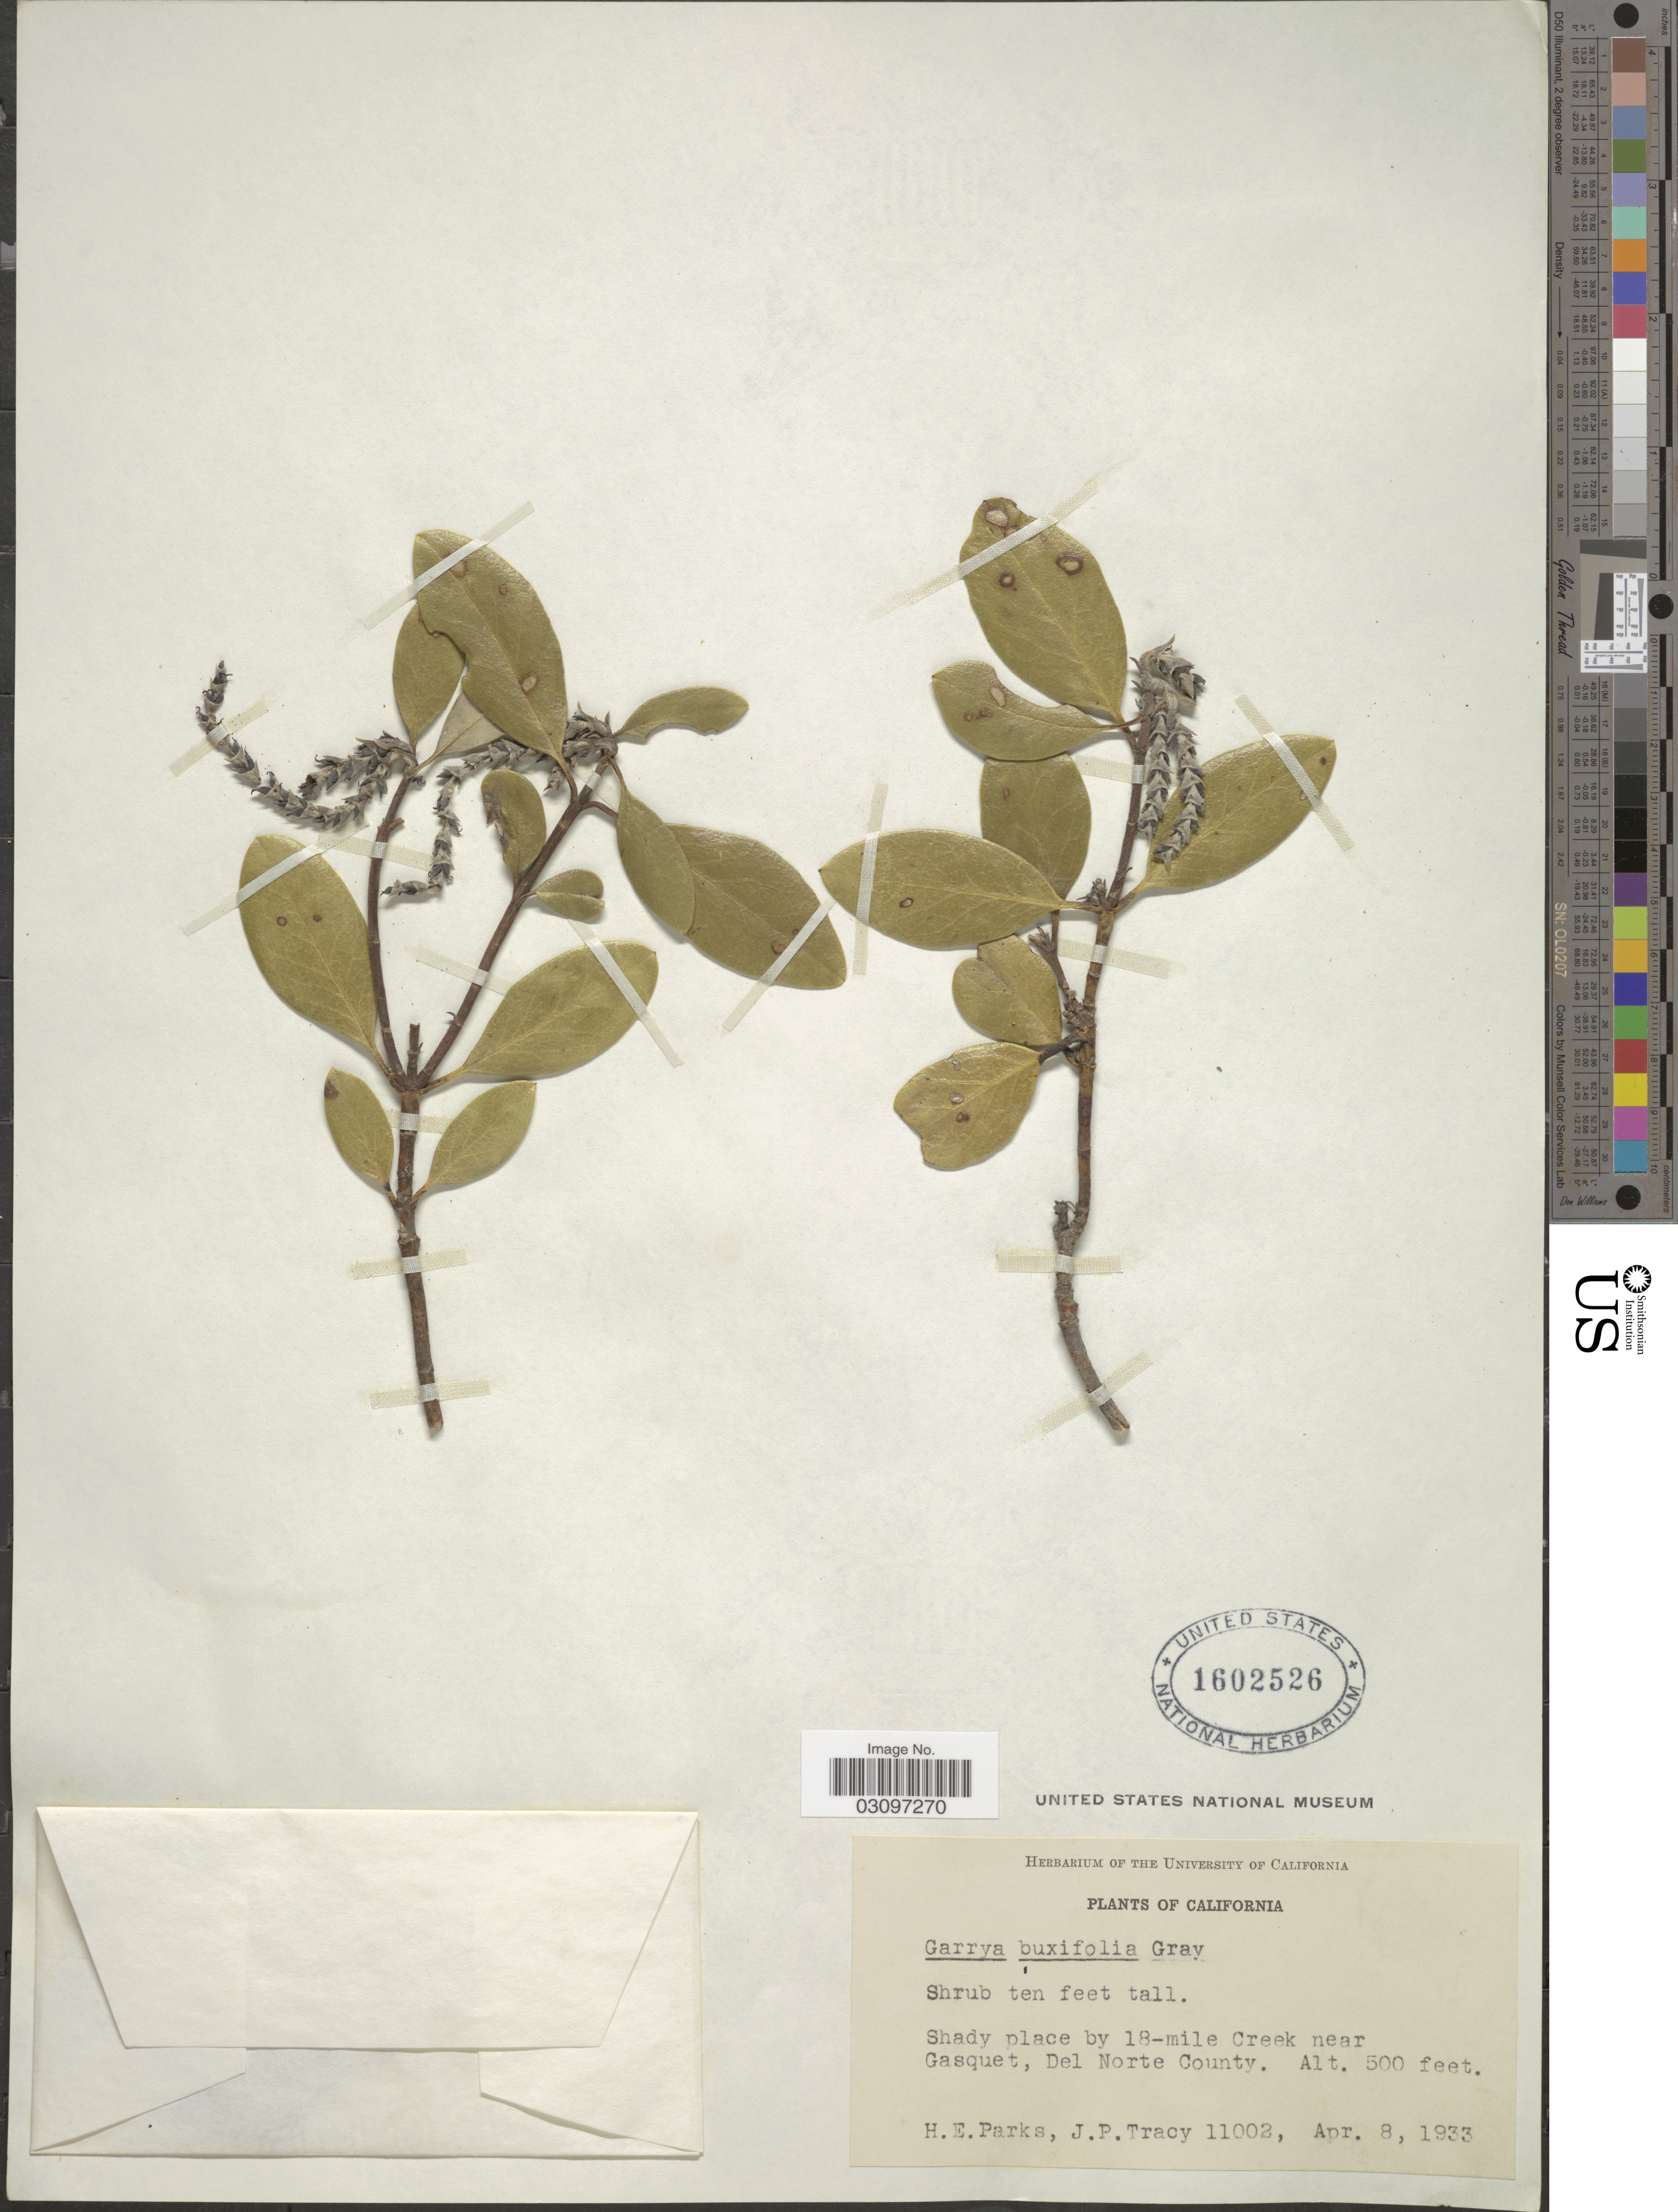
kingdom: Plantae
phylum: Tracheophyta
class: Magnoliopsida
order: Garryales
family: Garryaceae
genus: Garrya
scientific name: Garrya buxifolia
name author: A. Gray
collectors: H. E. Parks & J. Tracy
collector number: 11002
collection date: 1933-04-08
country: United States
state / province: California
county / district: Del Norte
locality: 18-mile Creek near Gasquet, Del Norte County.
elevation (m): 152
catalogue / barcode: US 1602526